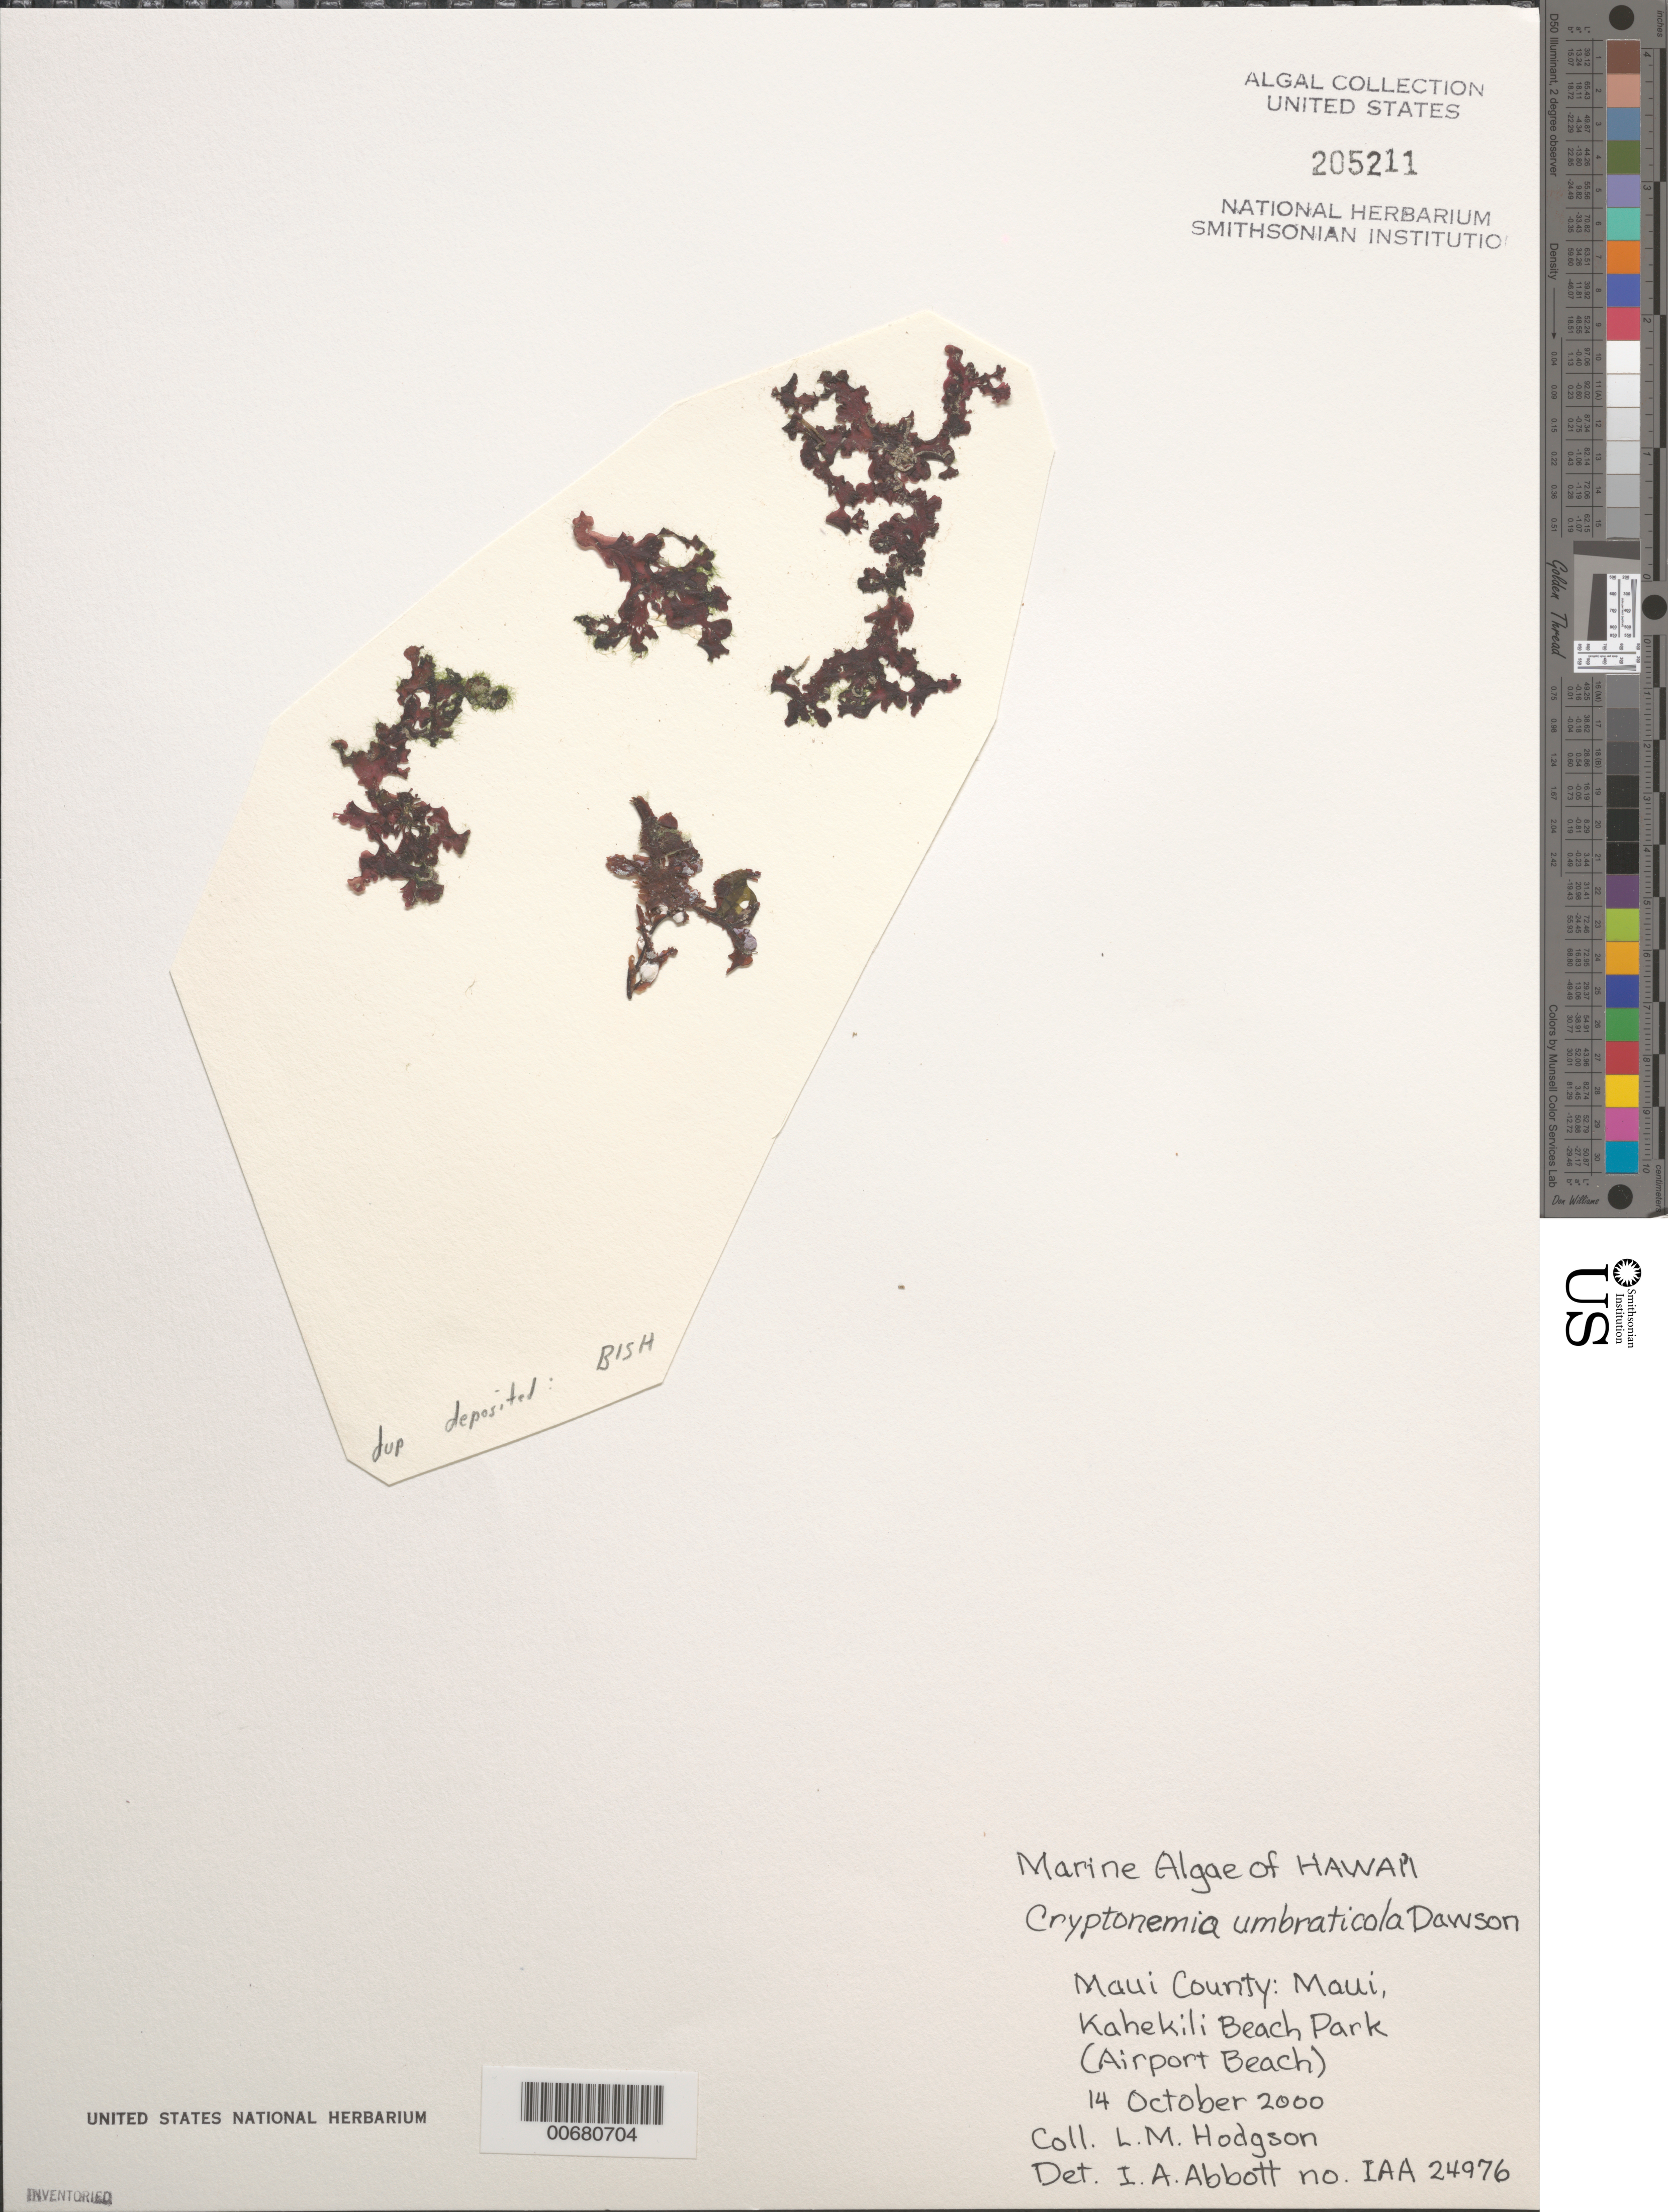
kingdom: Plantae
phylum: Rhodophyta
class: Florideophyceae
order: Gigartinales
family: Chondrymeniaceae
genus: Dissimularia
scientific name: Dissimularia umbraticola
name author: (E.Y. Dawson) G.T.Kraft & G.W. Saunders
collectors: L. M. Hodgson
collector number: IAA 24976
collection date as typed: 14 Oct 2000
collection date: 2000-10-14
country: United States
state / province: Hawaii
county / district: Maui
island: Maui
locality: Kahekili Beach Park (Airport Beach)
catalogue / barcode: US 205211